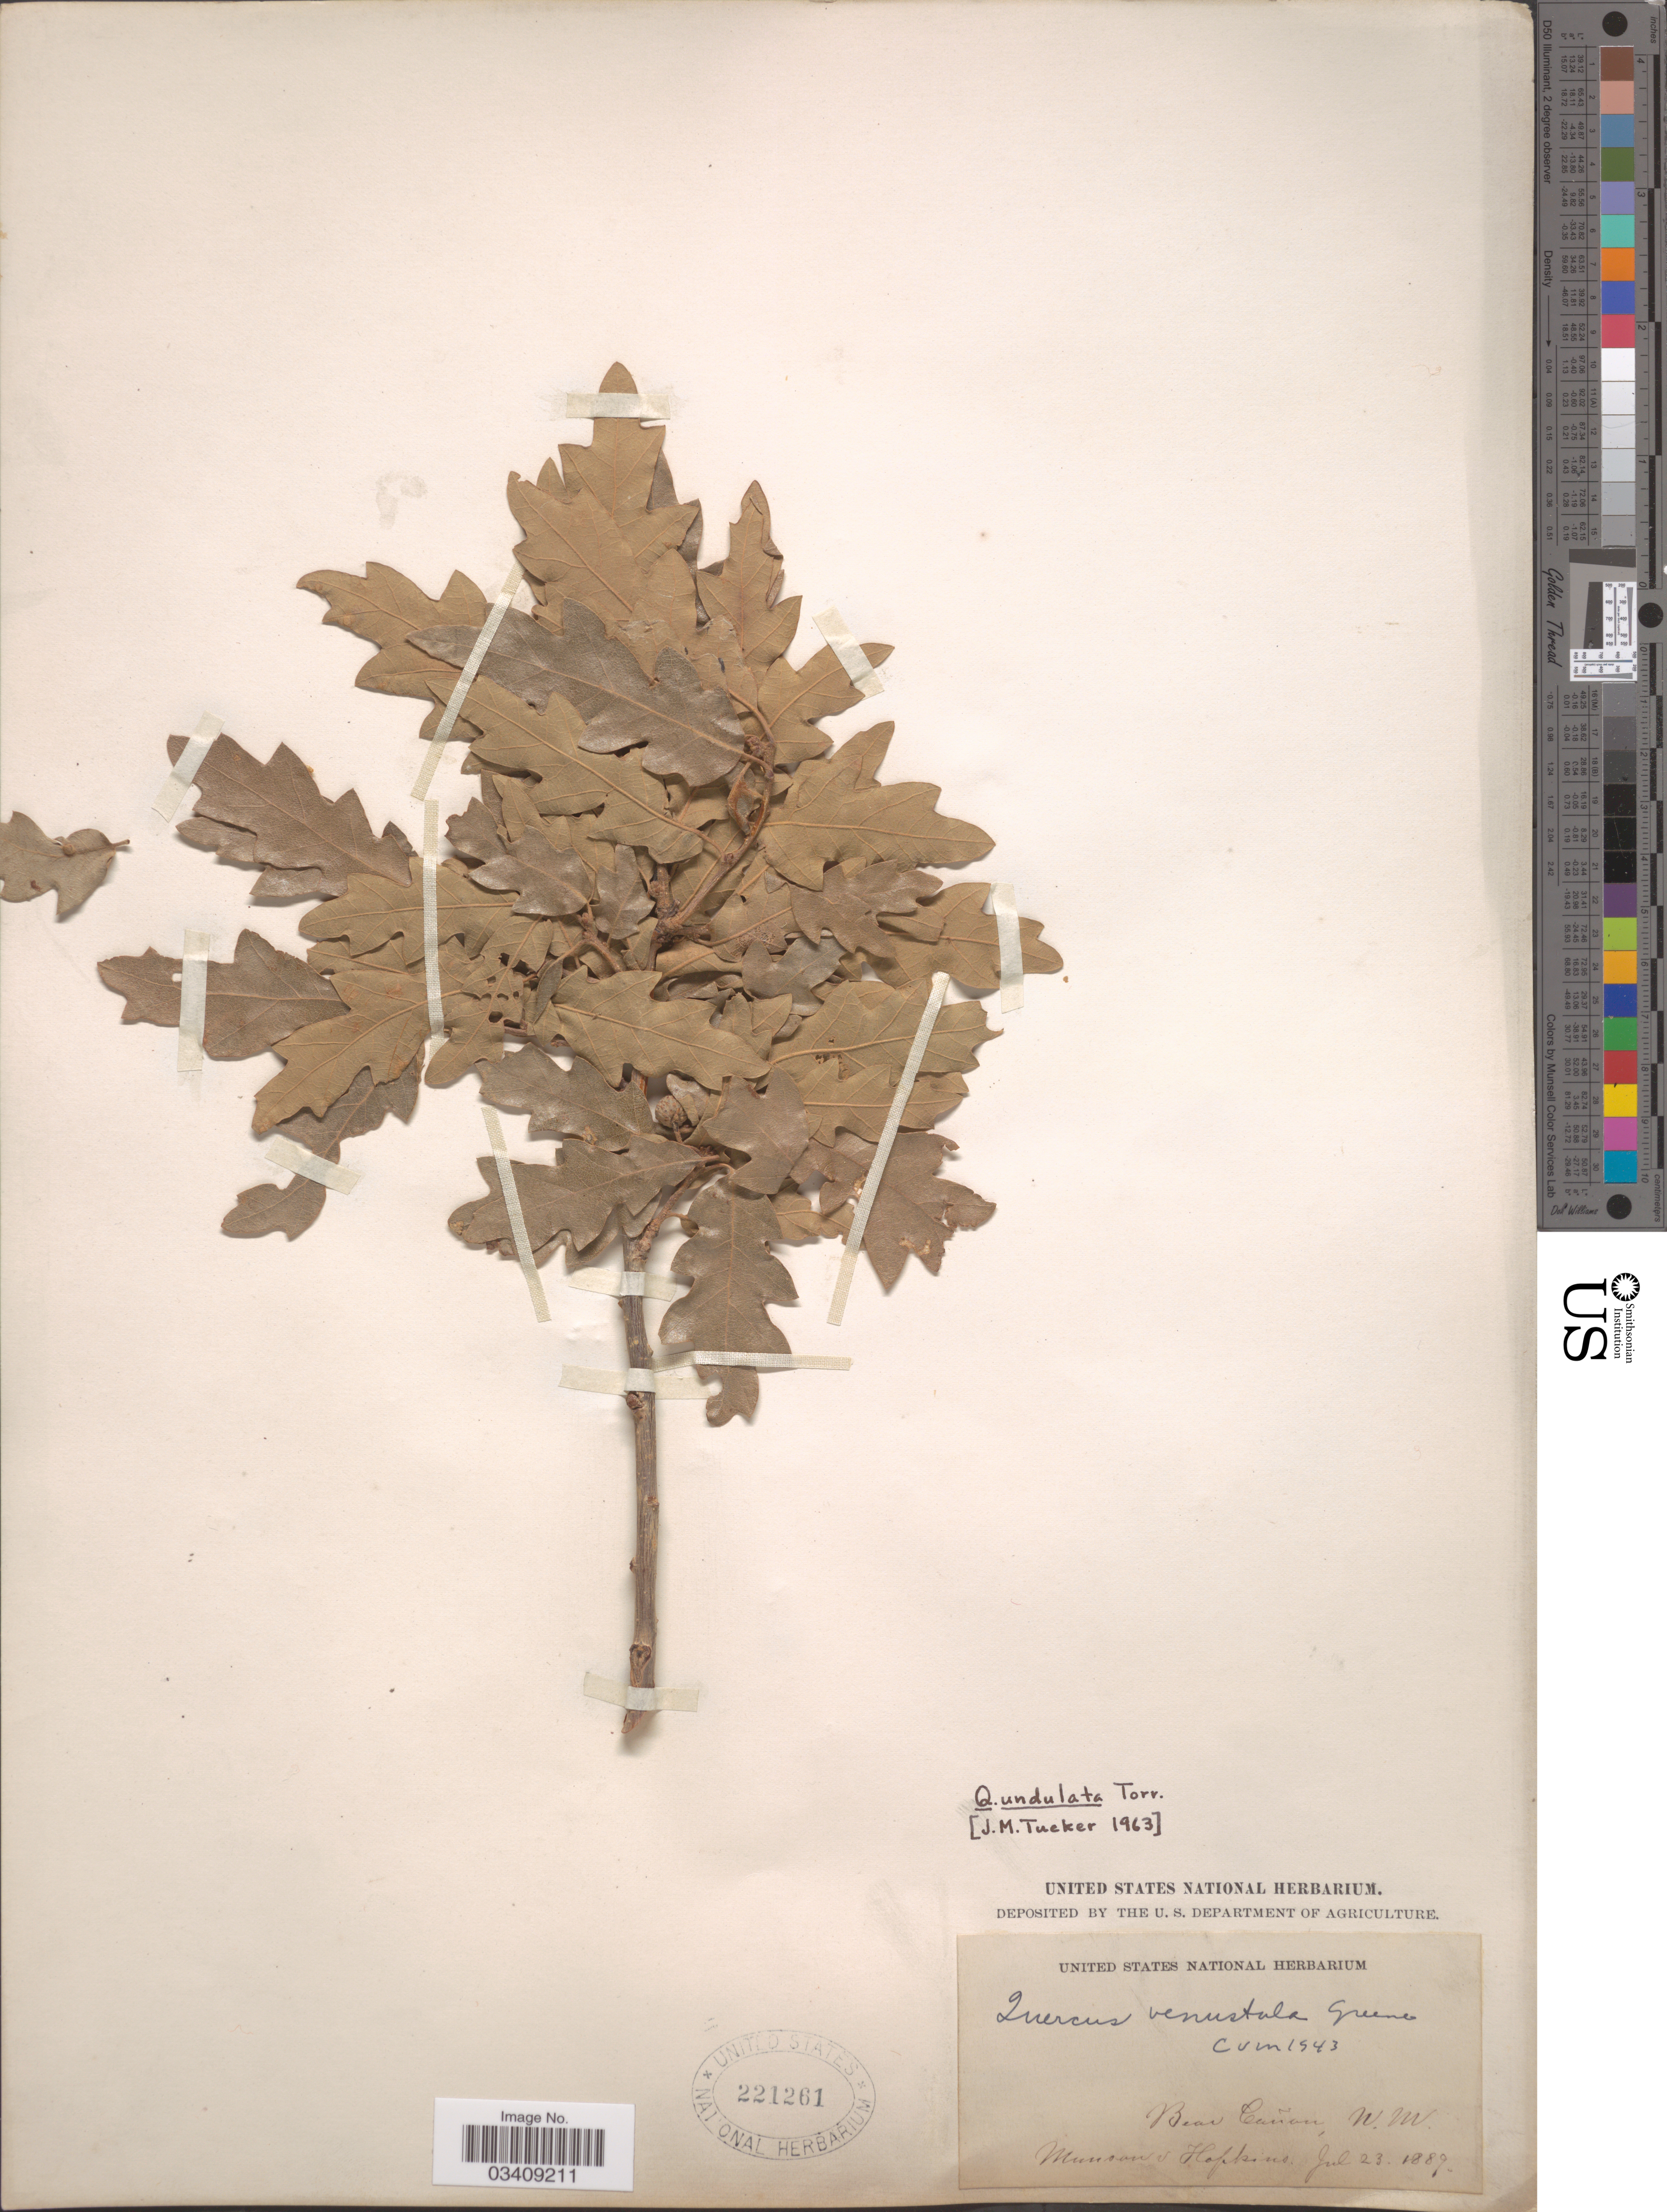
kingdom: Plantae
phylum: Tracheophyta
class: Magnoliopsida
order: Fagales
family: Fagaceae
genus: Quercus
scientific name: Quercus undulata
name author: Torr.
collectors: M. Hopkins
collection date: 1889-07-23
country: United States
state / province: New Mexico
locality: Bear Cañon.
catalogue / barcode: US 221261